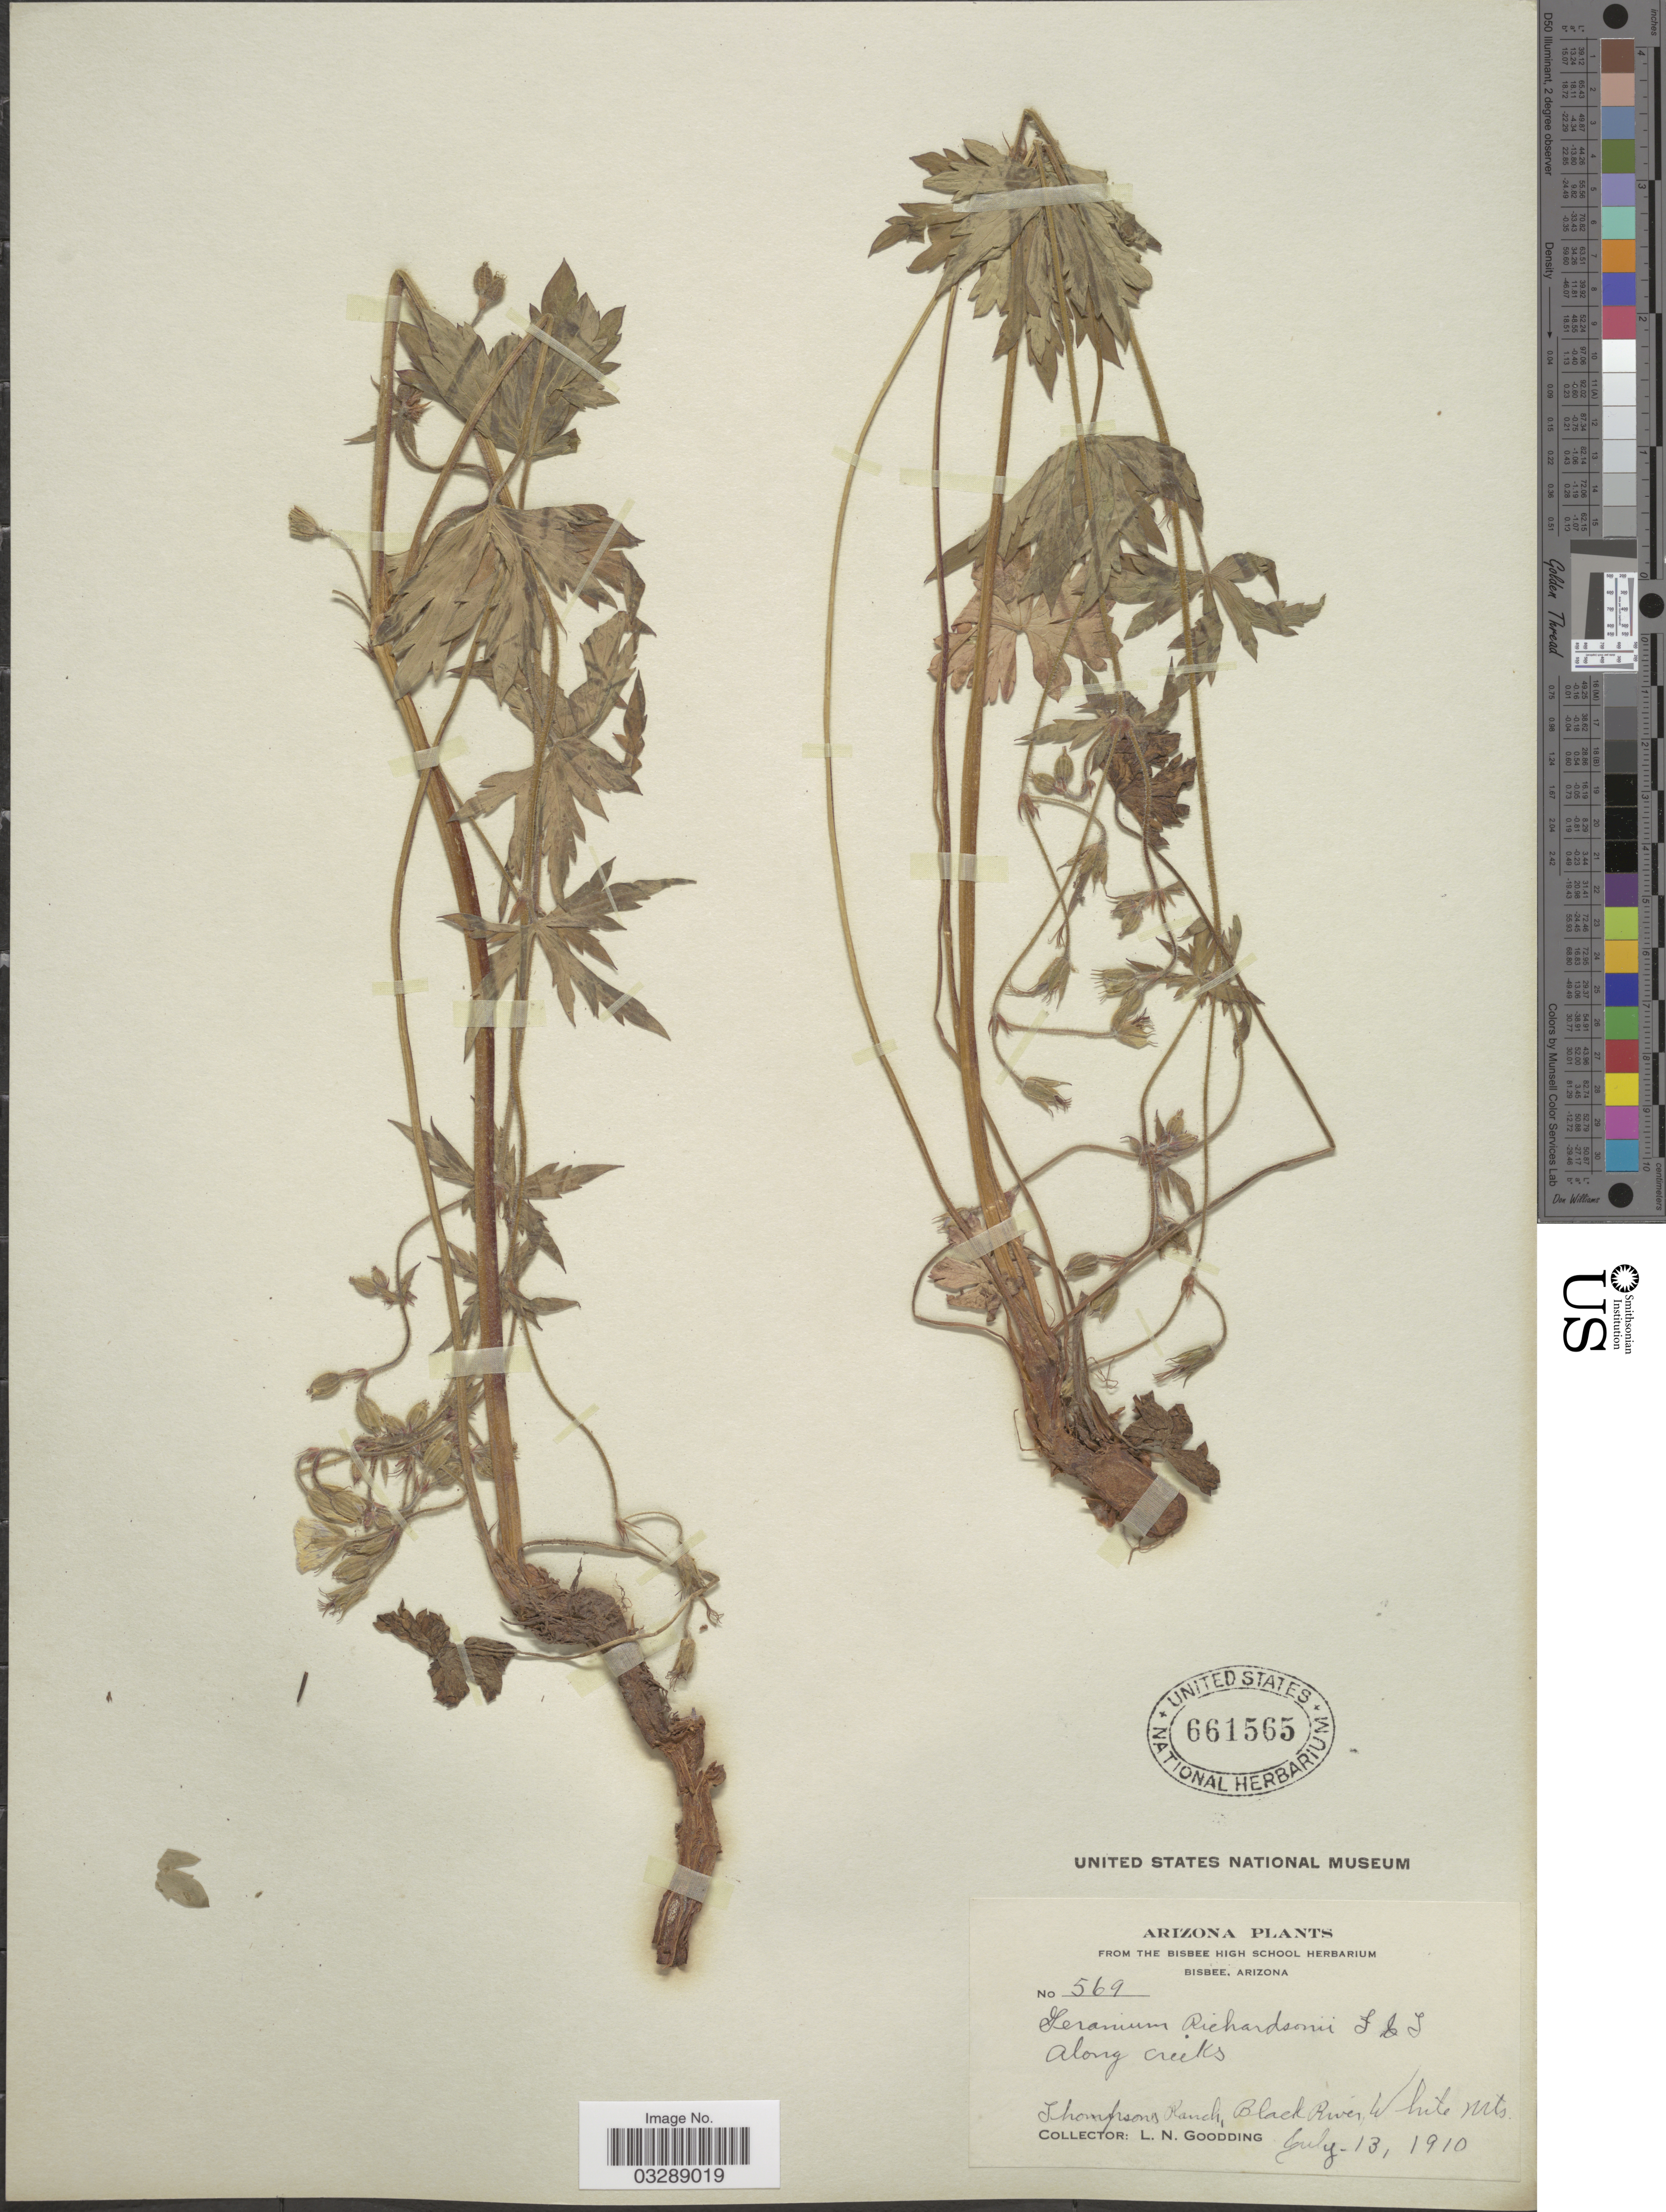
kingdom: Plantae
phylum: Tracheophyta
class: Magnoliopsida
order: Geraniales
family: Geraniaceae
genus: Geranium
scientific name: Geranium richardsonii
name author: Fisch. & Trautv.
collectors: L. N. Goodding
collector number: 569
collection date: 1910-07-13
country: United States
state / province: Arizona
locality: Thompsons Ranch, Black River, White Mts.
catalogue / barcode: US 661565